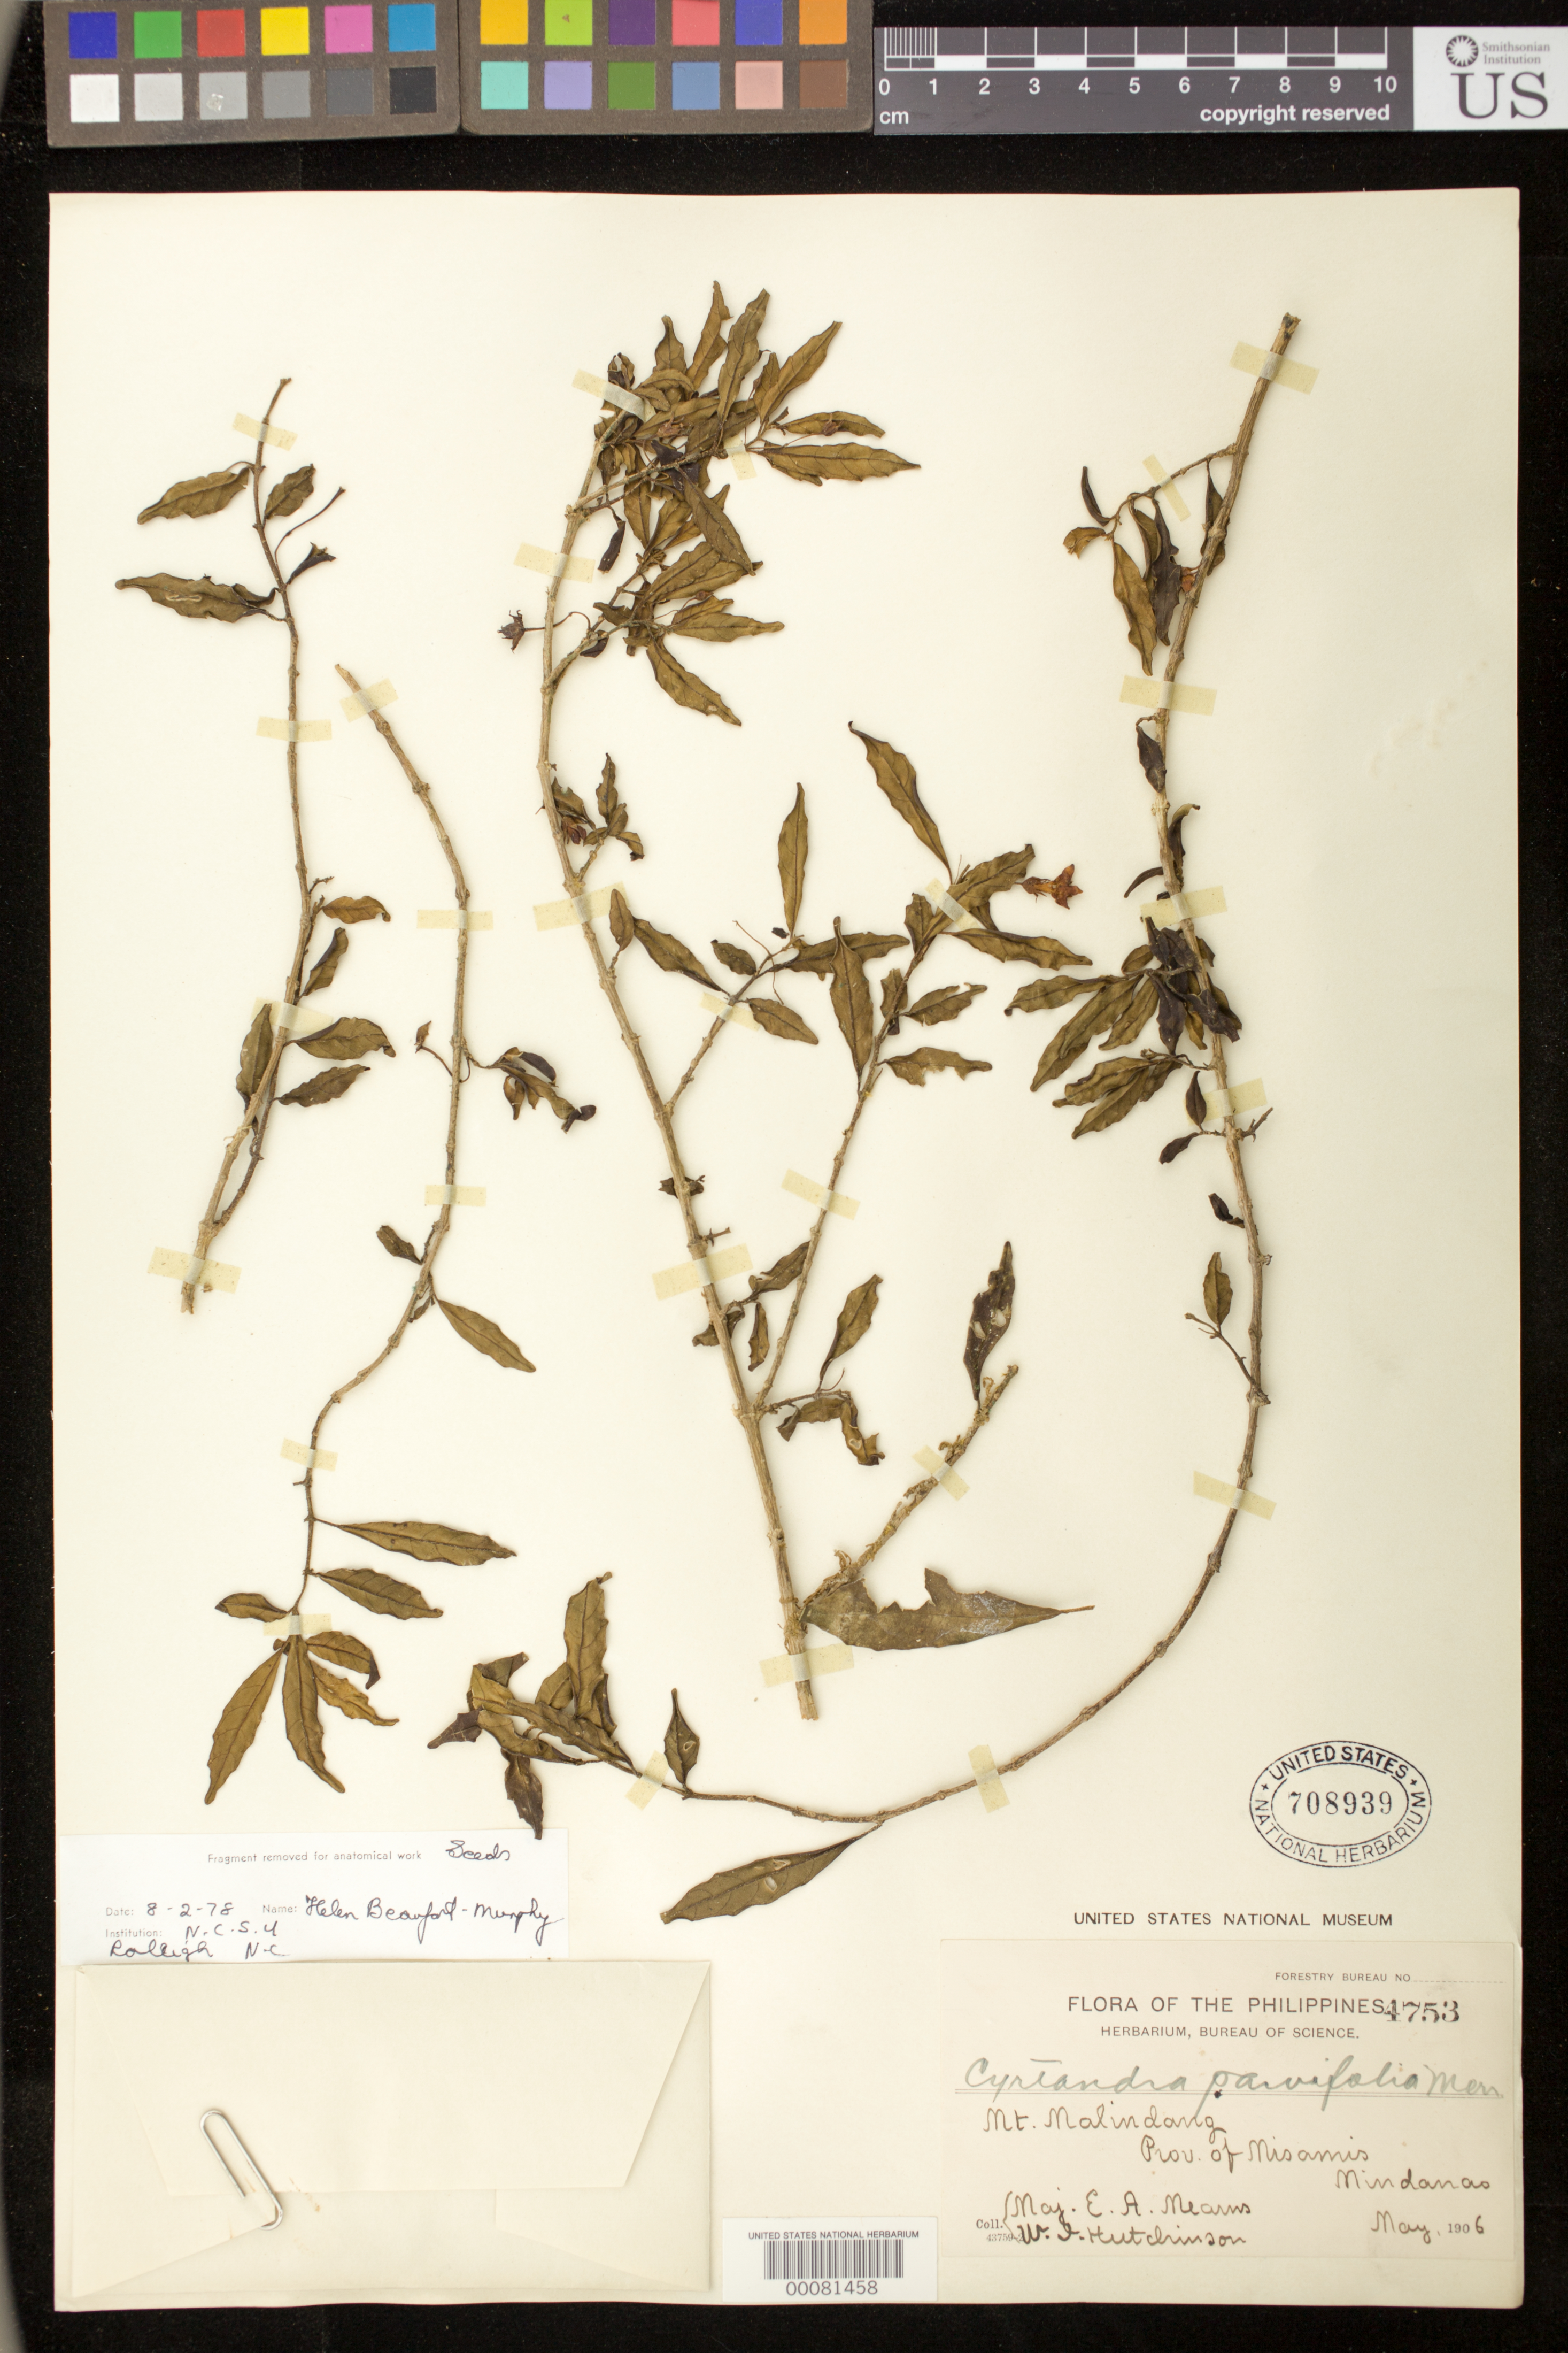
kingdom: Plantae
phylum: Tracheophyta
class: Magnoliopsida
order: Lamiales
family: Gesneriaceae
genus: Cyrtandra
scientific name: Cyrtandra parvifolia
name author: Merr.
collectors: E. A. Mearns & W. I. Hutchinson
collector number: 4753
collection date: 1906-05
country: Philippines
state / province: Northern Mindanao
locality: Mt. Malindang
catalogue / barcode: US 708939